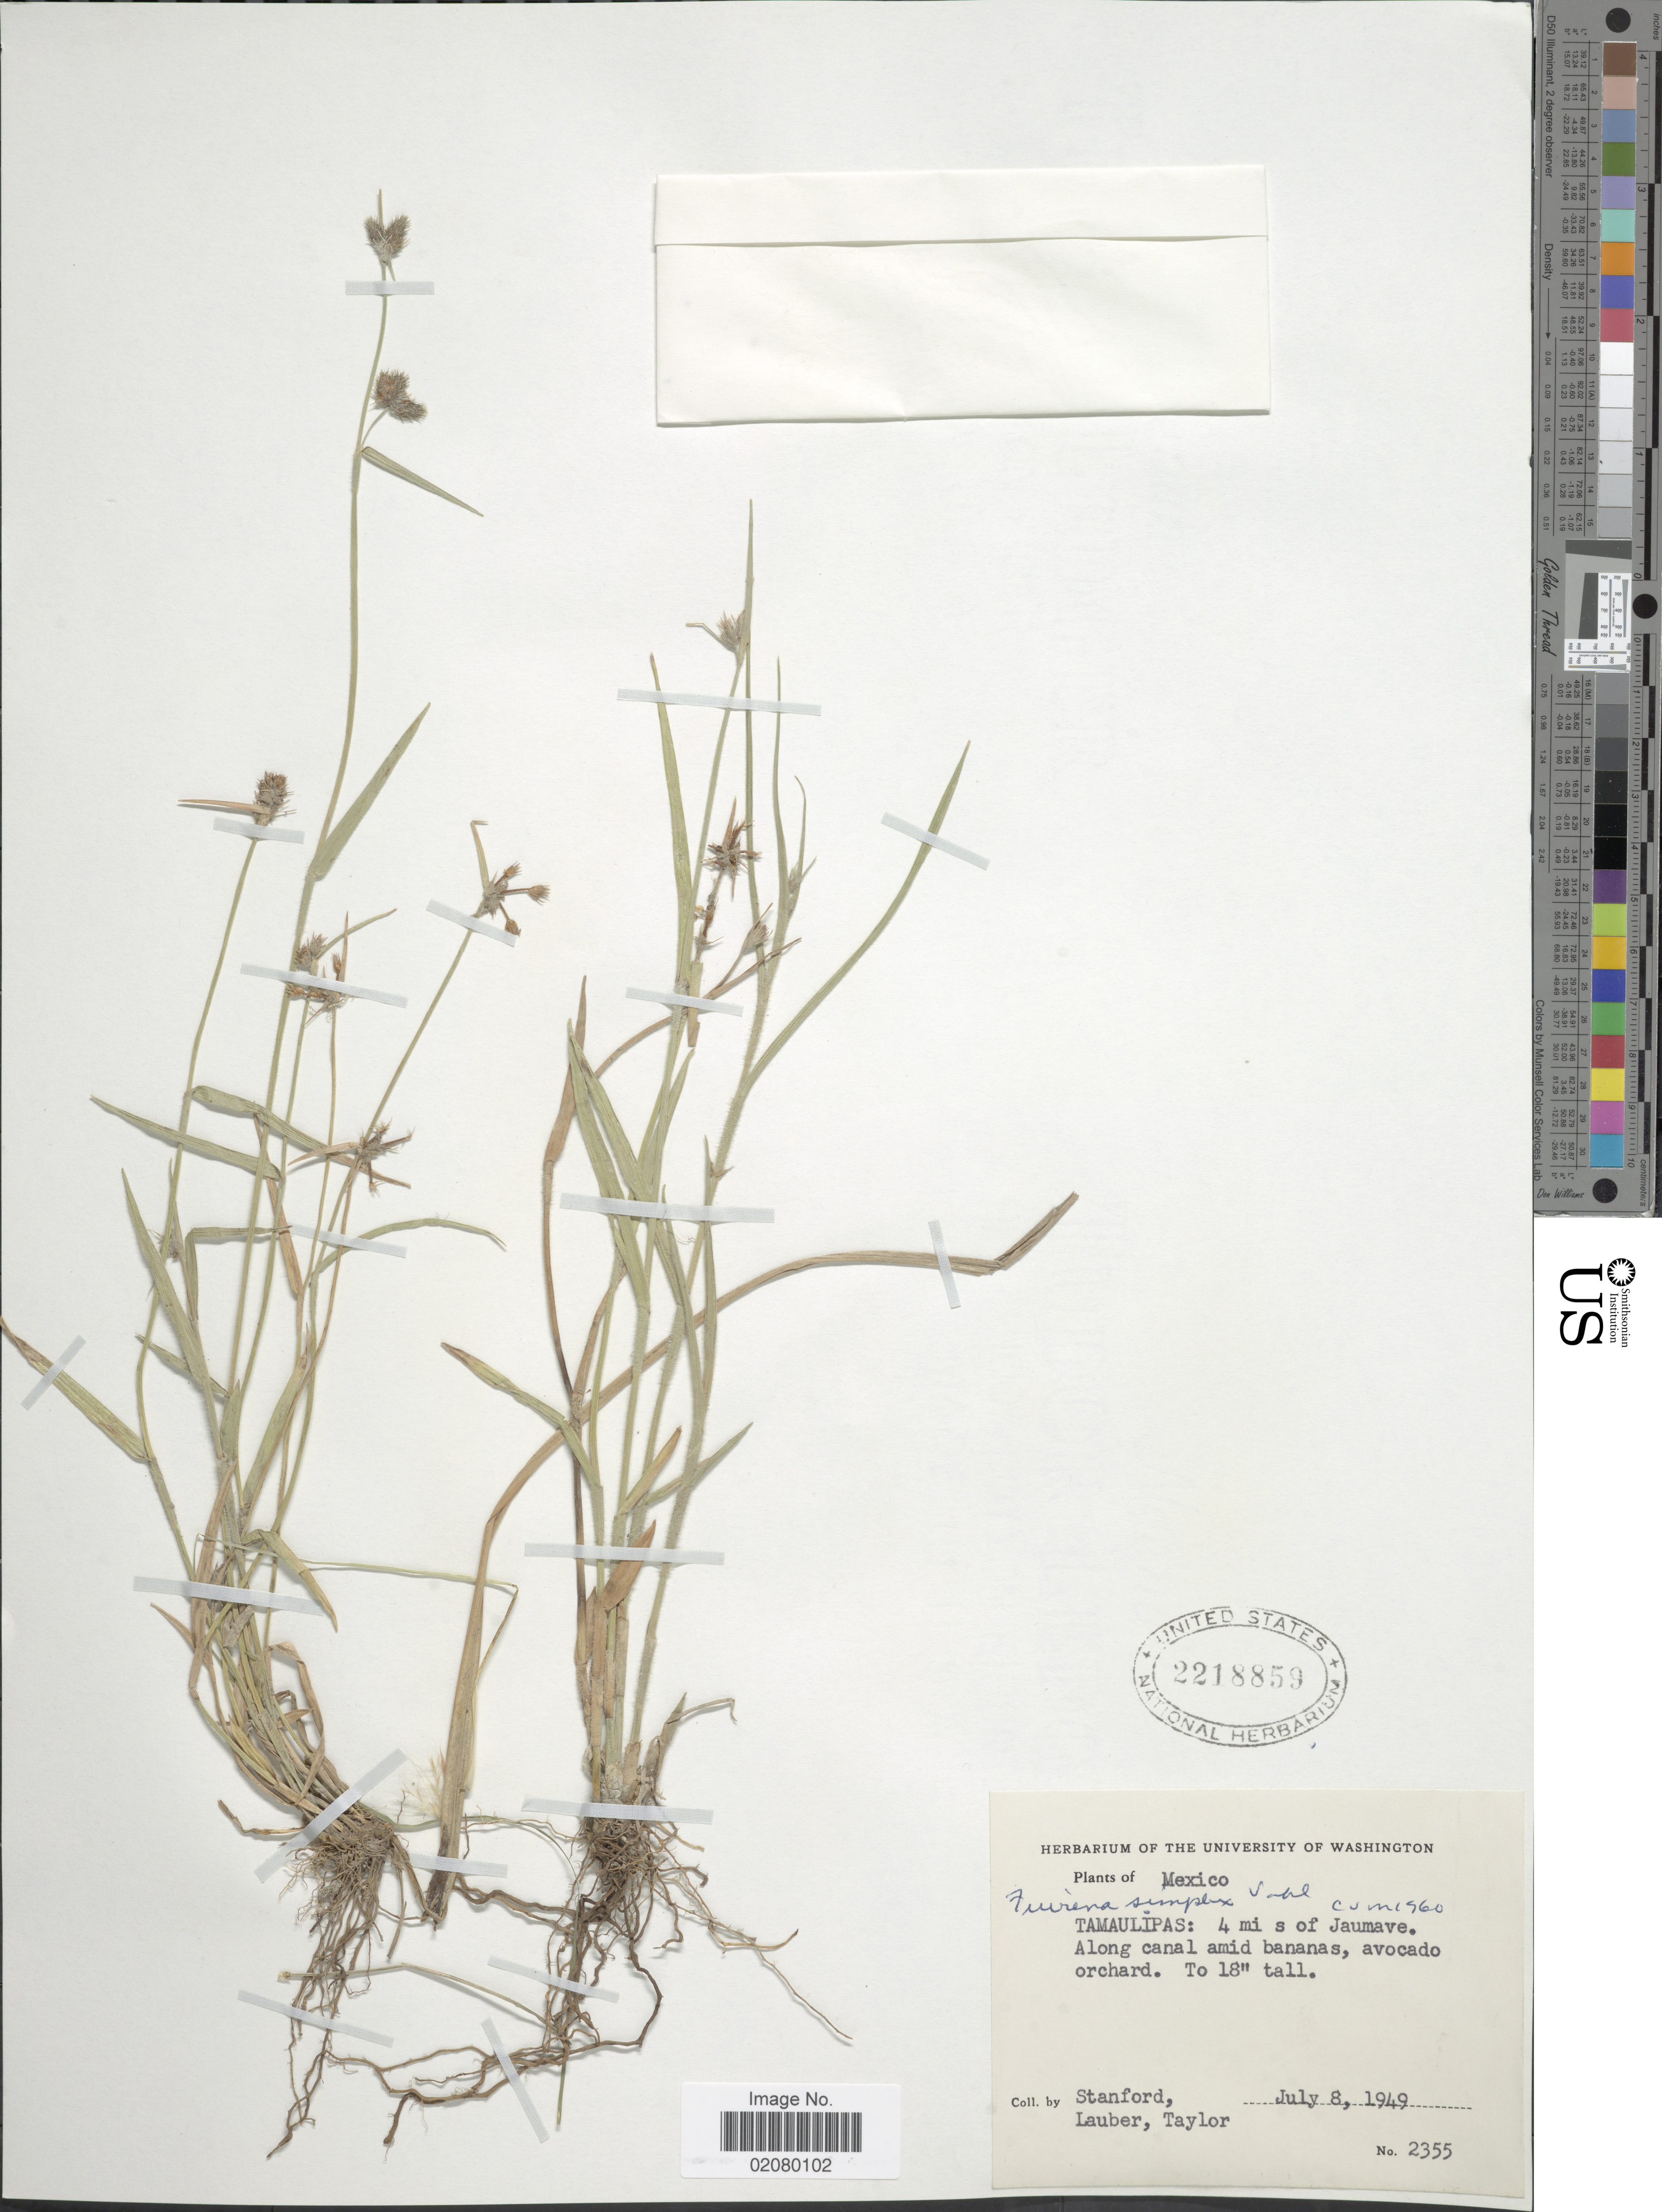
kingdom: Plantae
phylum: Tracheophyta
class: Liliopsida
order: Poales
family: Cyperaceae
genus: Fuirena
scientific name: Fuirena simplex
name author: Vahl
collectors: -. Stanford, Lauber, -- & -- Taylor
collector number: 2355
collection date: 1949-07-08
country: Mexico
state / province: Tamaulipas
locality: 4 mi s of Jaumave.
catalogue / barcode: US 2218859